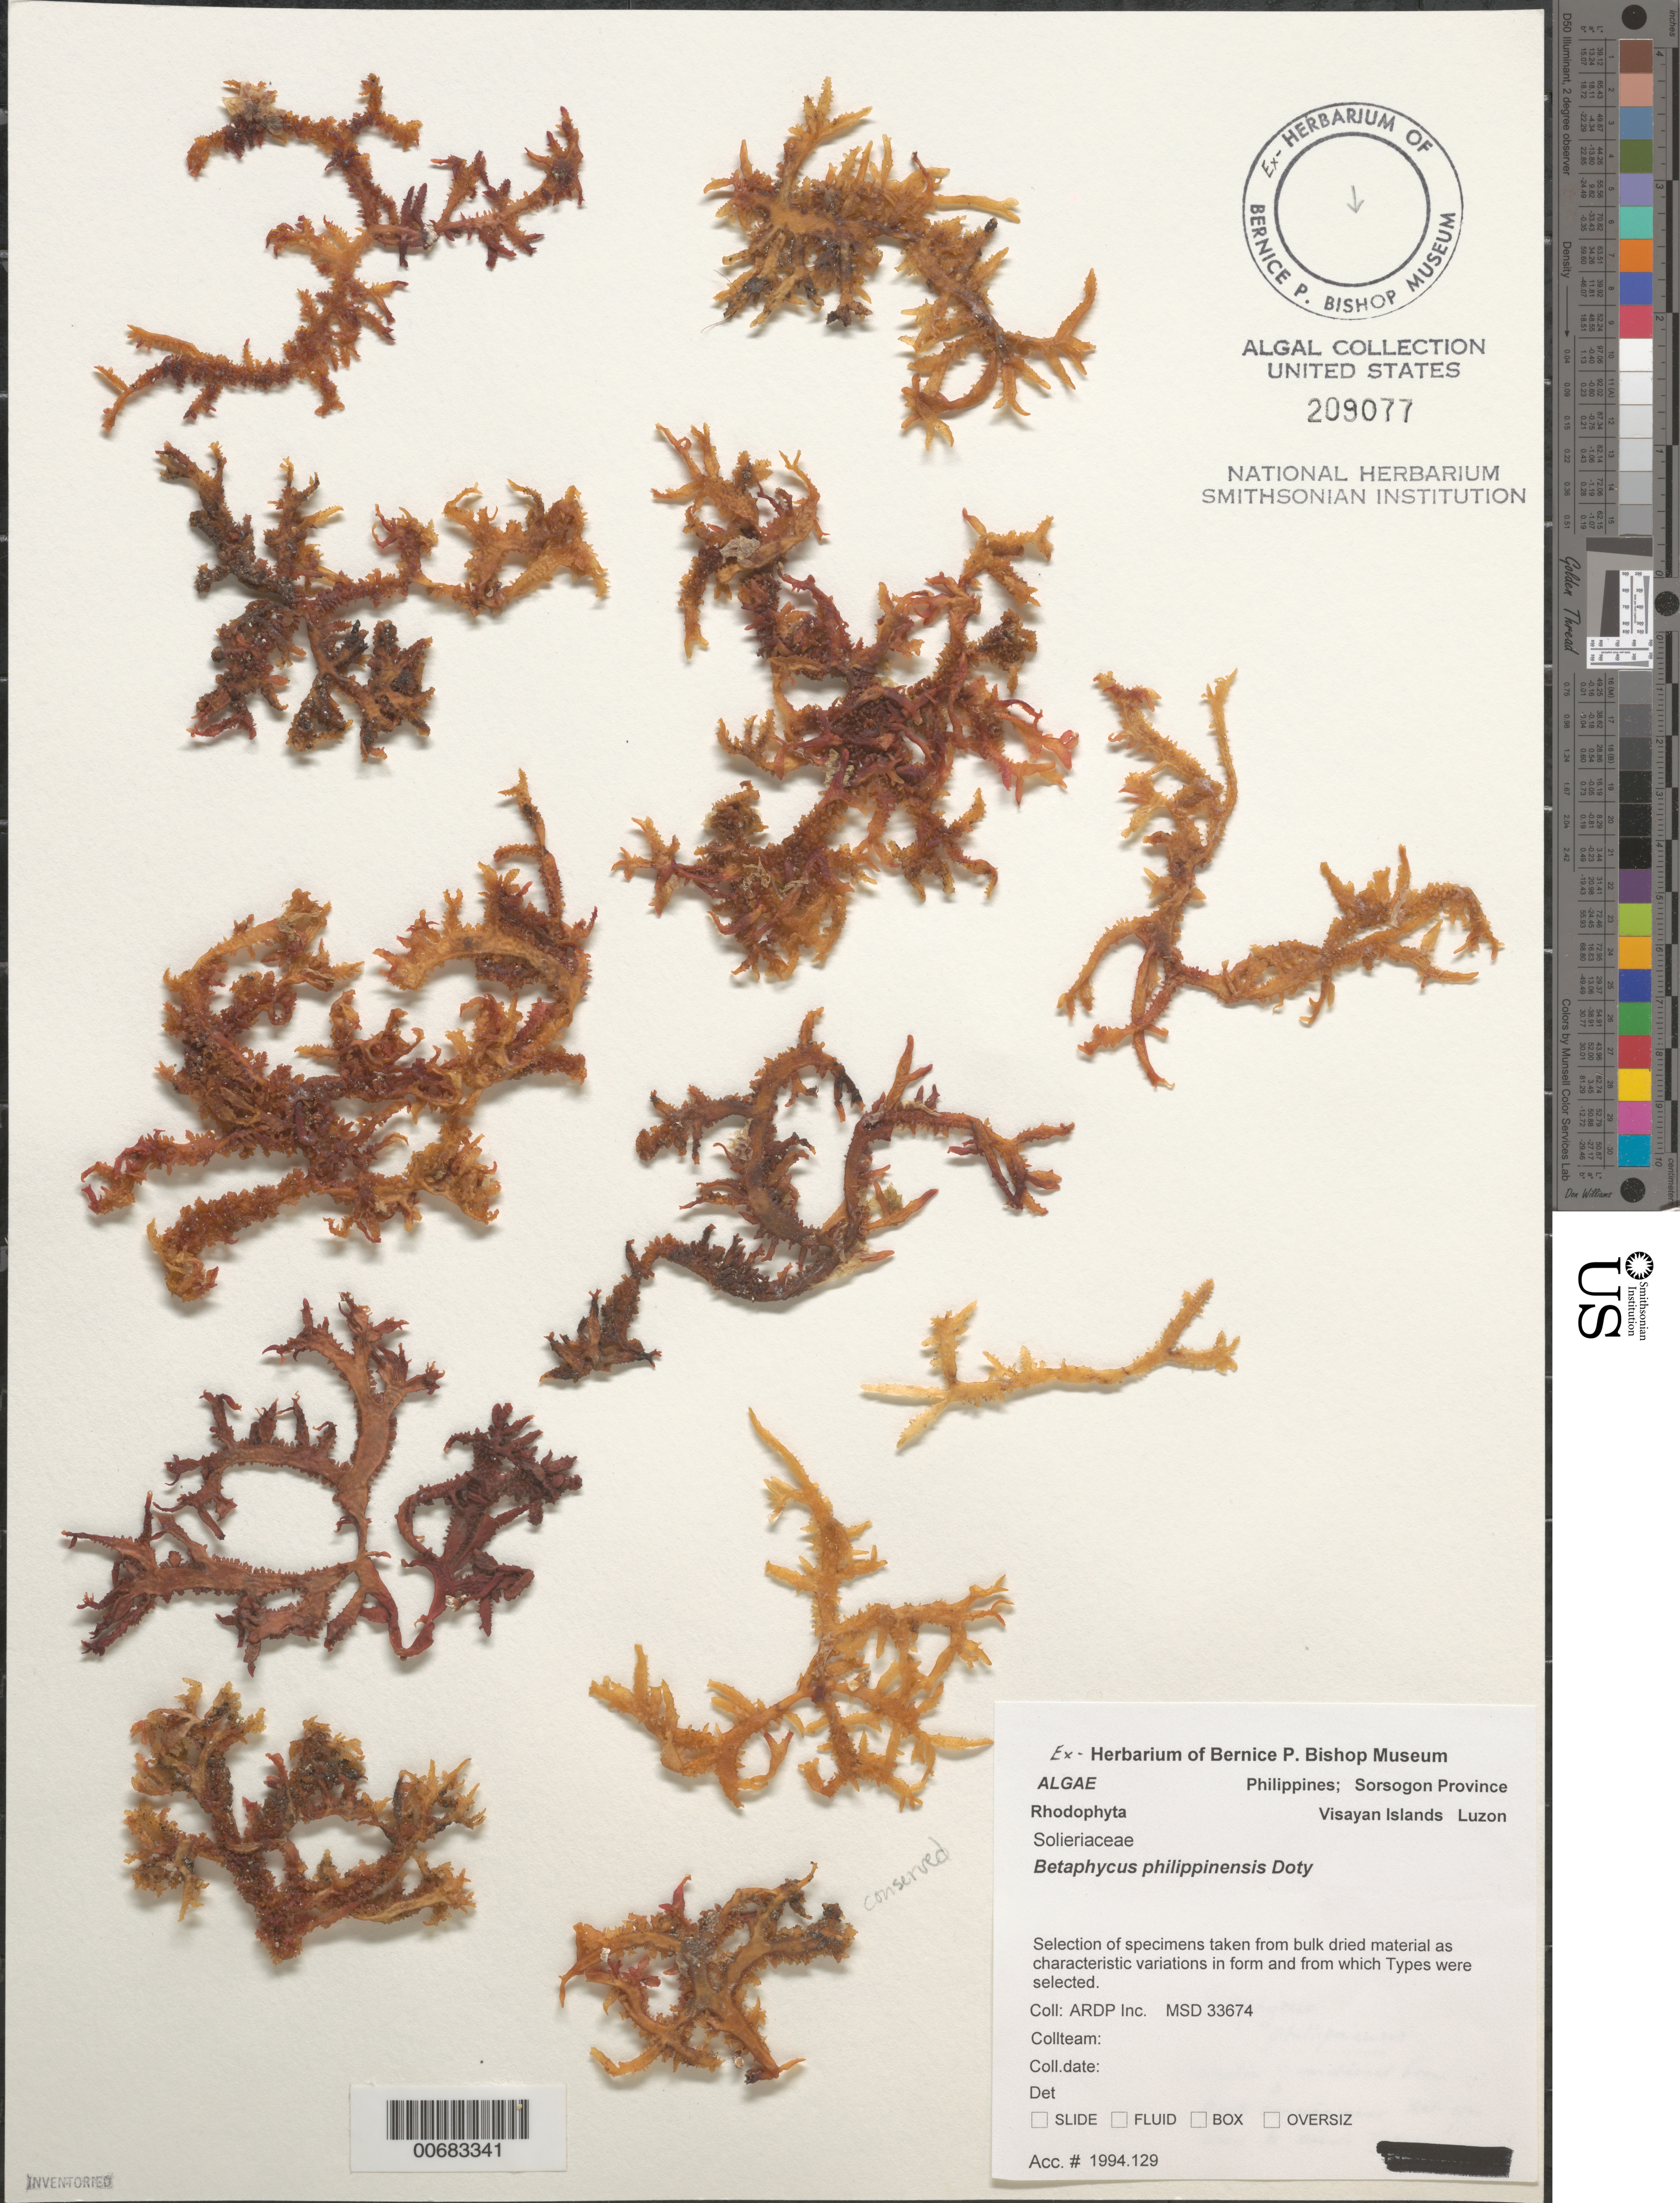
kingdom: Plantae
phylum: Rhodophyta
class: Florideophyceae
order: Gigartinales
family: Solieriaceae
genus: Betaphycus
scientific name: Betaphycus gelatinus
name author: (Esper) Doty ex P.C. Silva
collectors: ARDP Inc.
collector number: MSD 33674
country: Philippines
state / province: Bicol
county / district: Sorsogon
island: Luzon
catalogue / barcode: US 209077